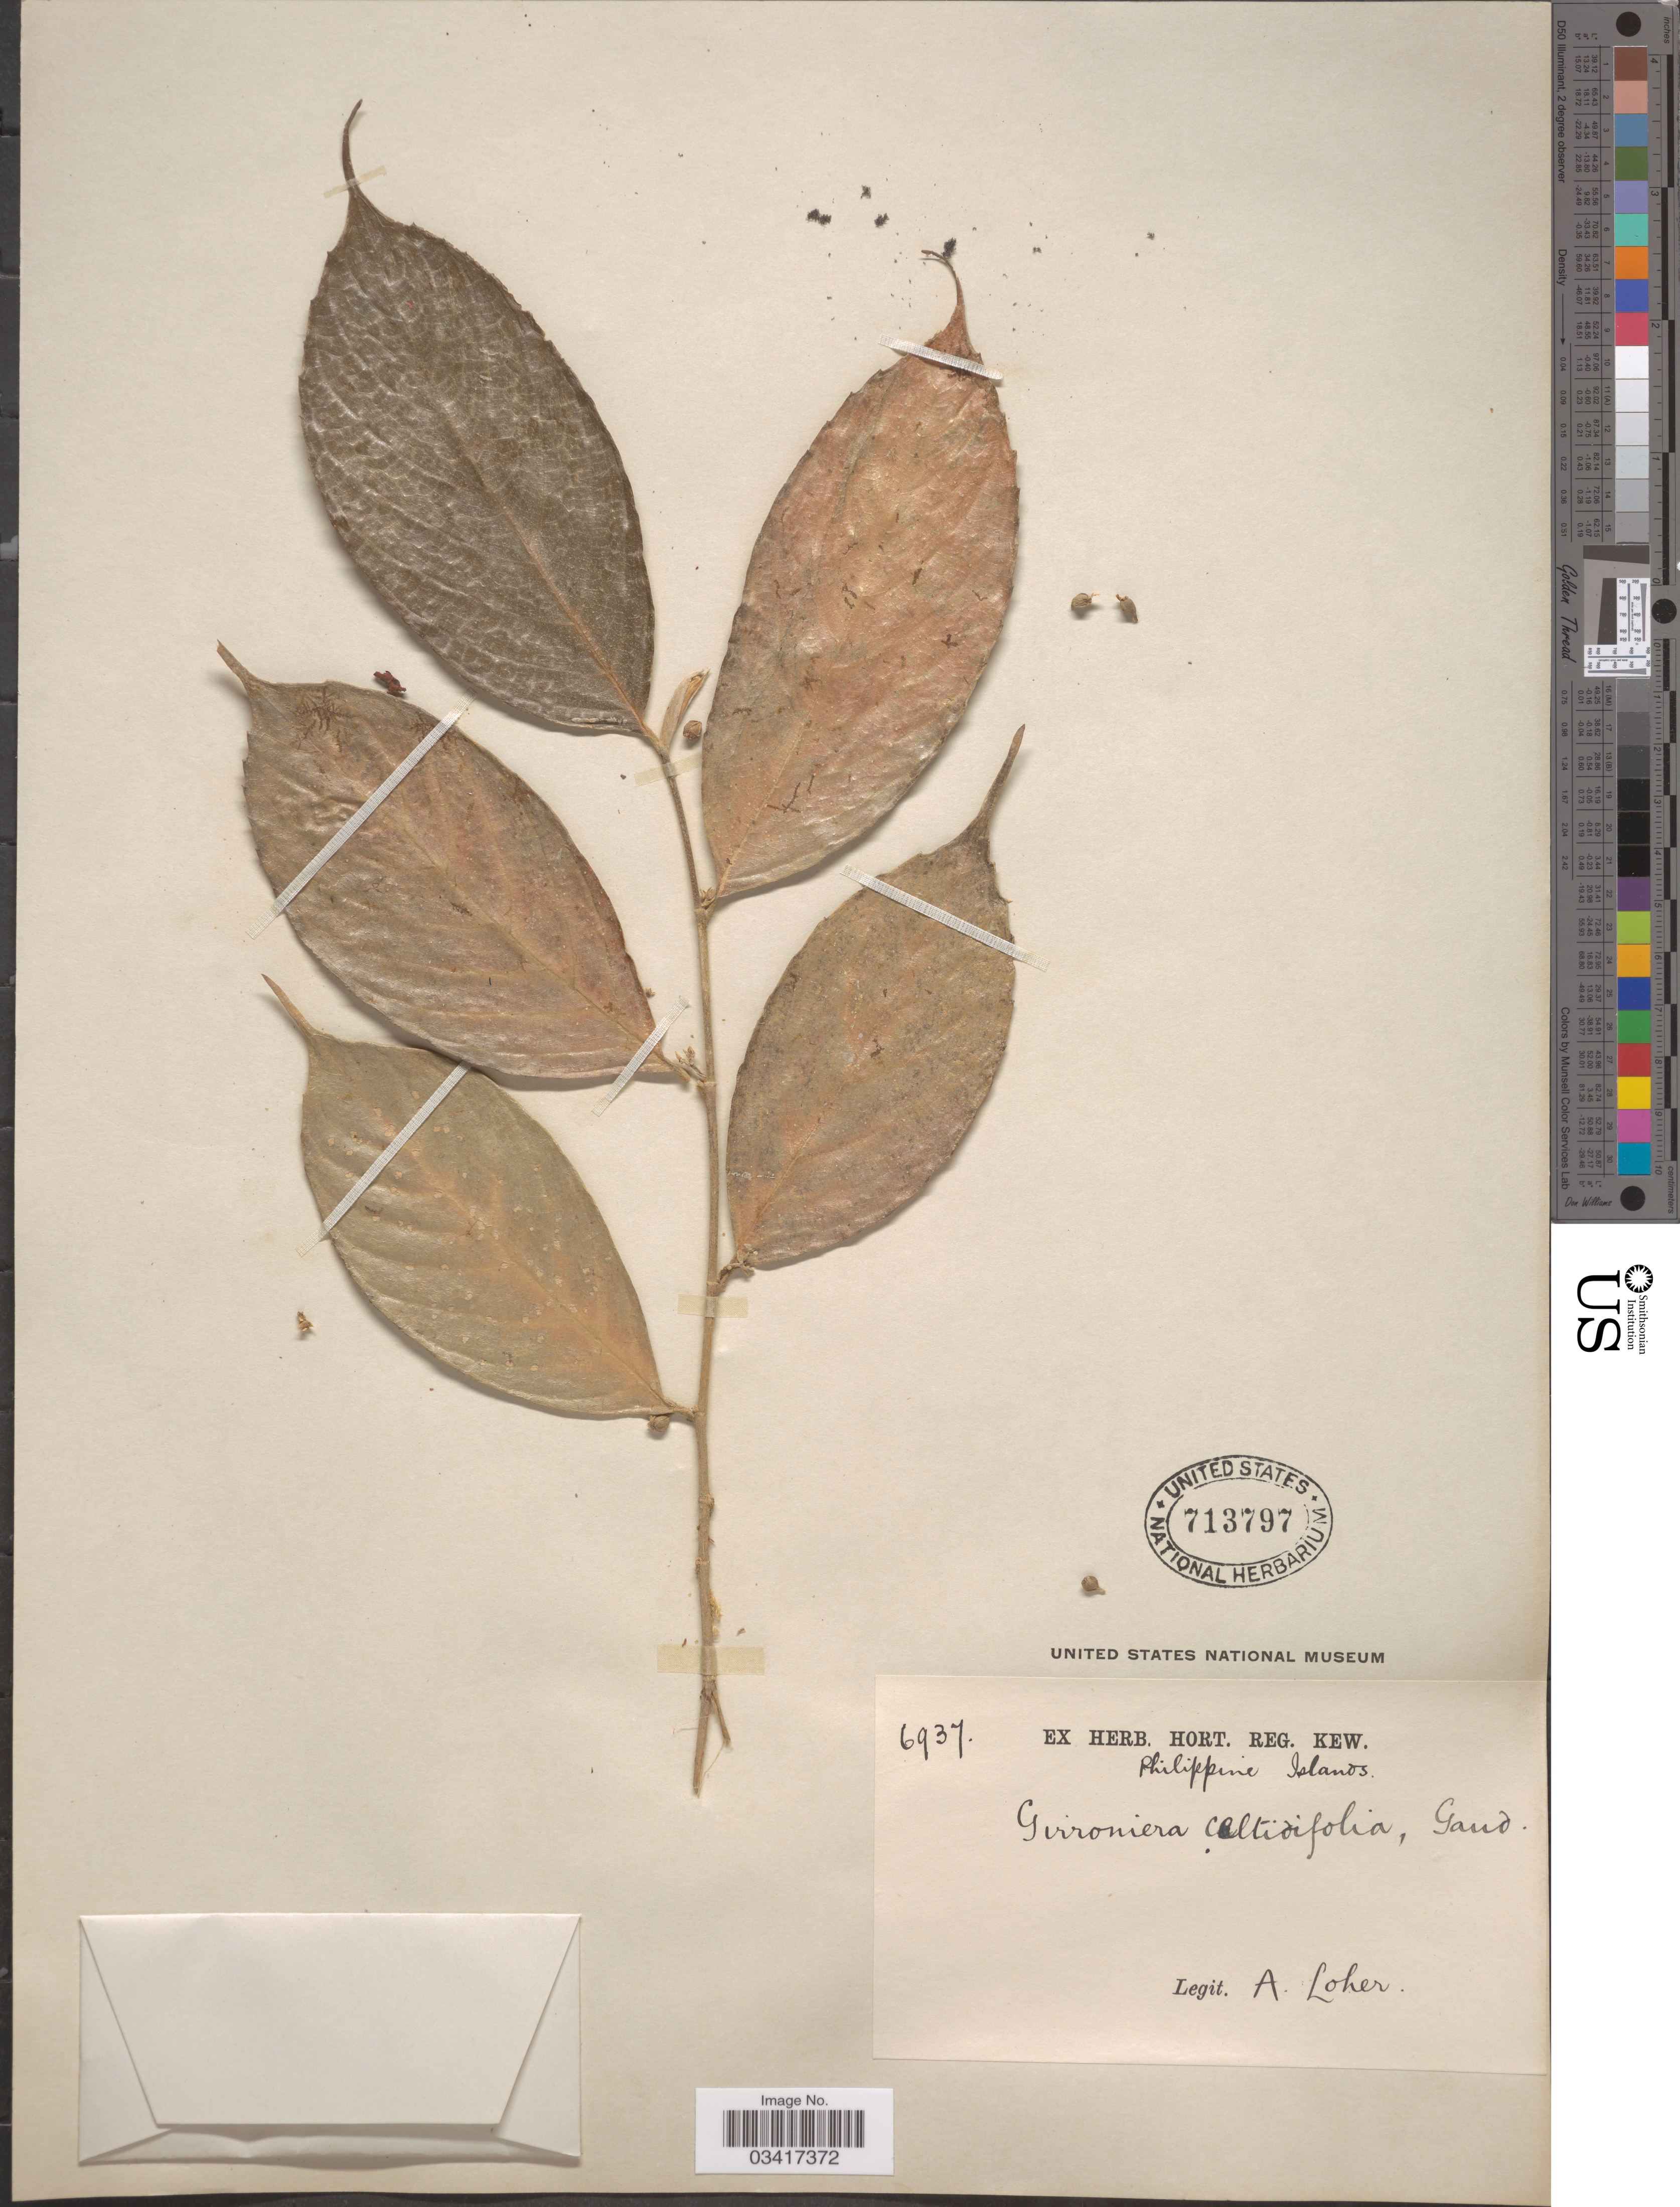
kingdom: Plantae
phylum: Tracheophyta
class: Magnoliopsida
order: Rosales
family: Cannabaceae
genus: Gironniera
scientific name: Gironniera celtidifolia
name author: Gaudich.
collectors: A. Loher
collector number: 6937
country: Philippines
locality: Philippine Islands.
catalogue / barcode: US 713797